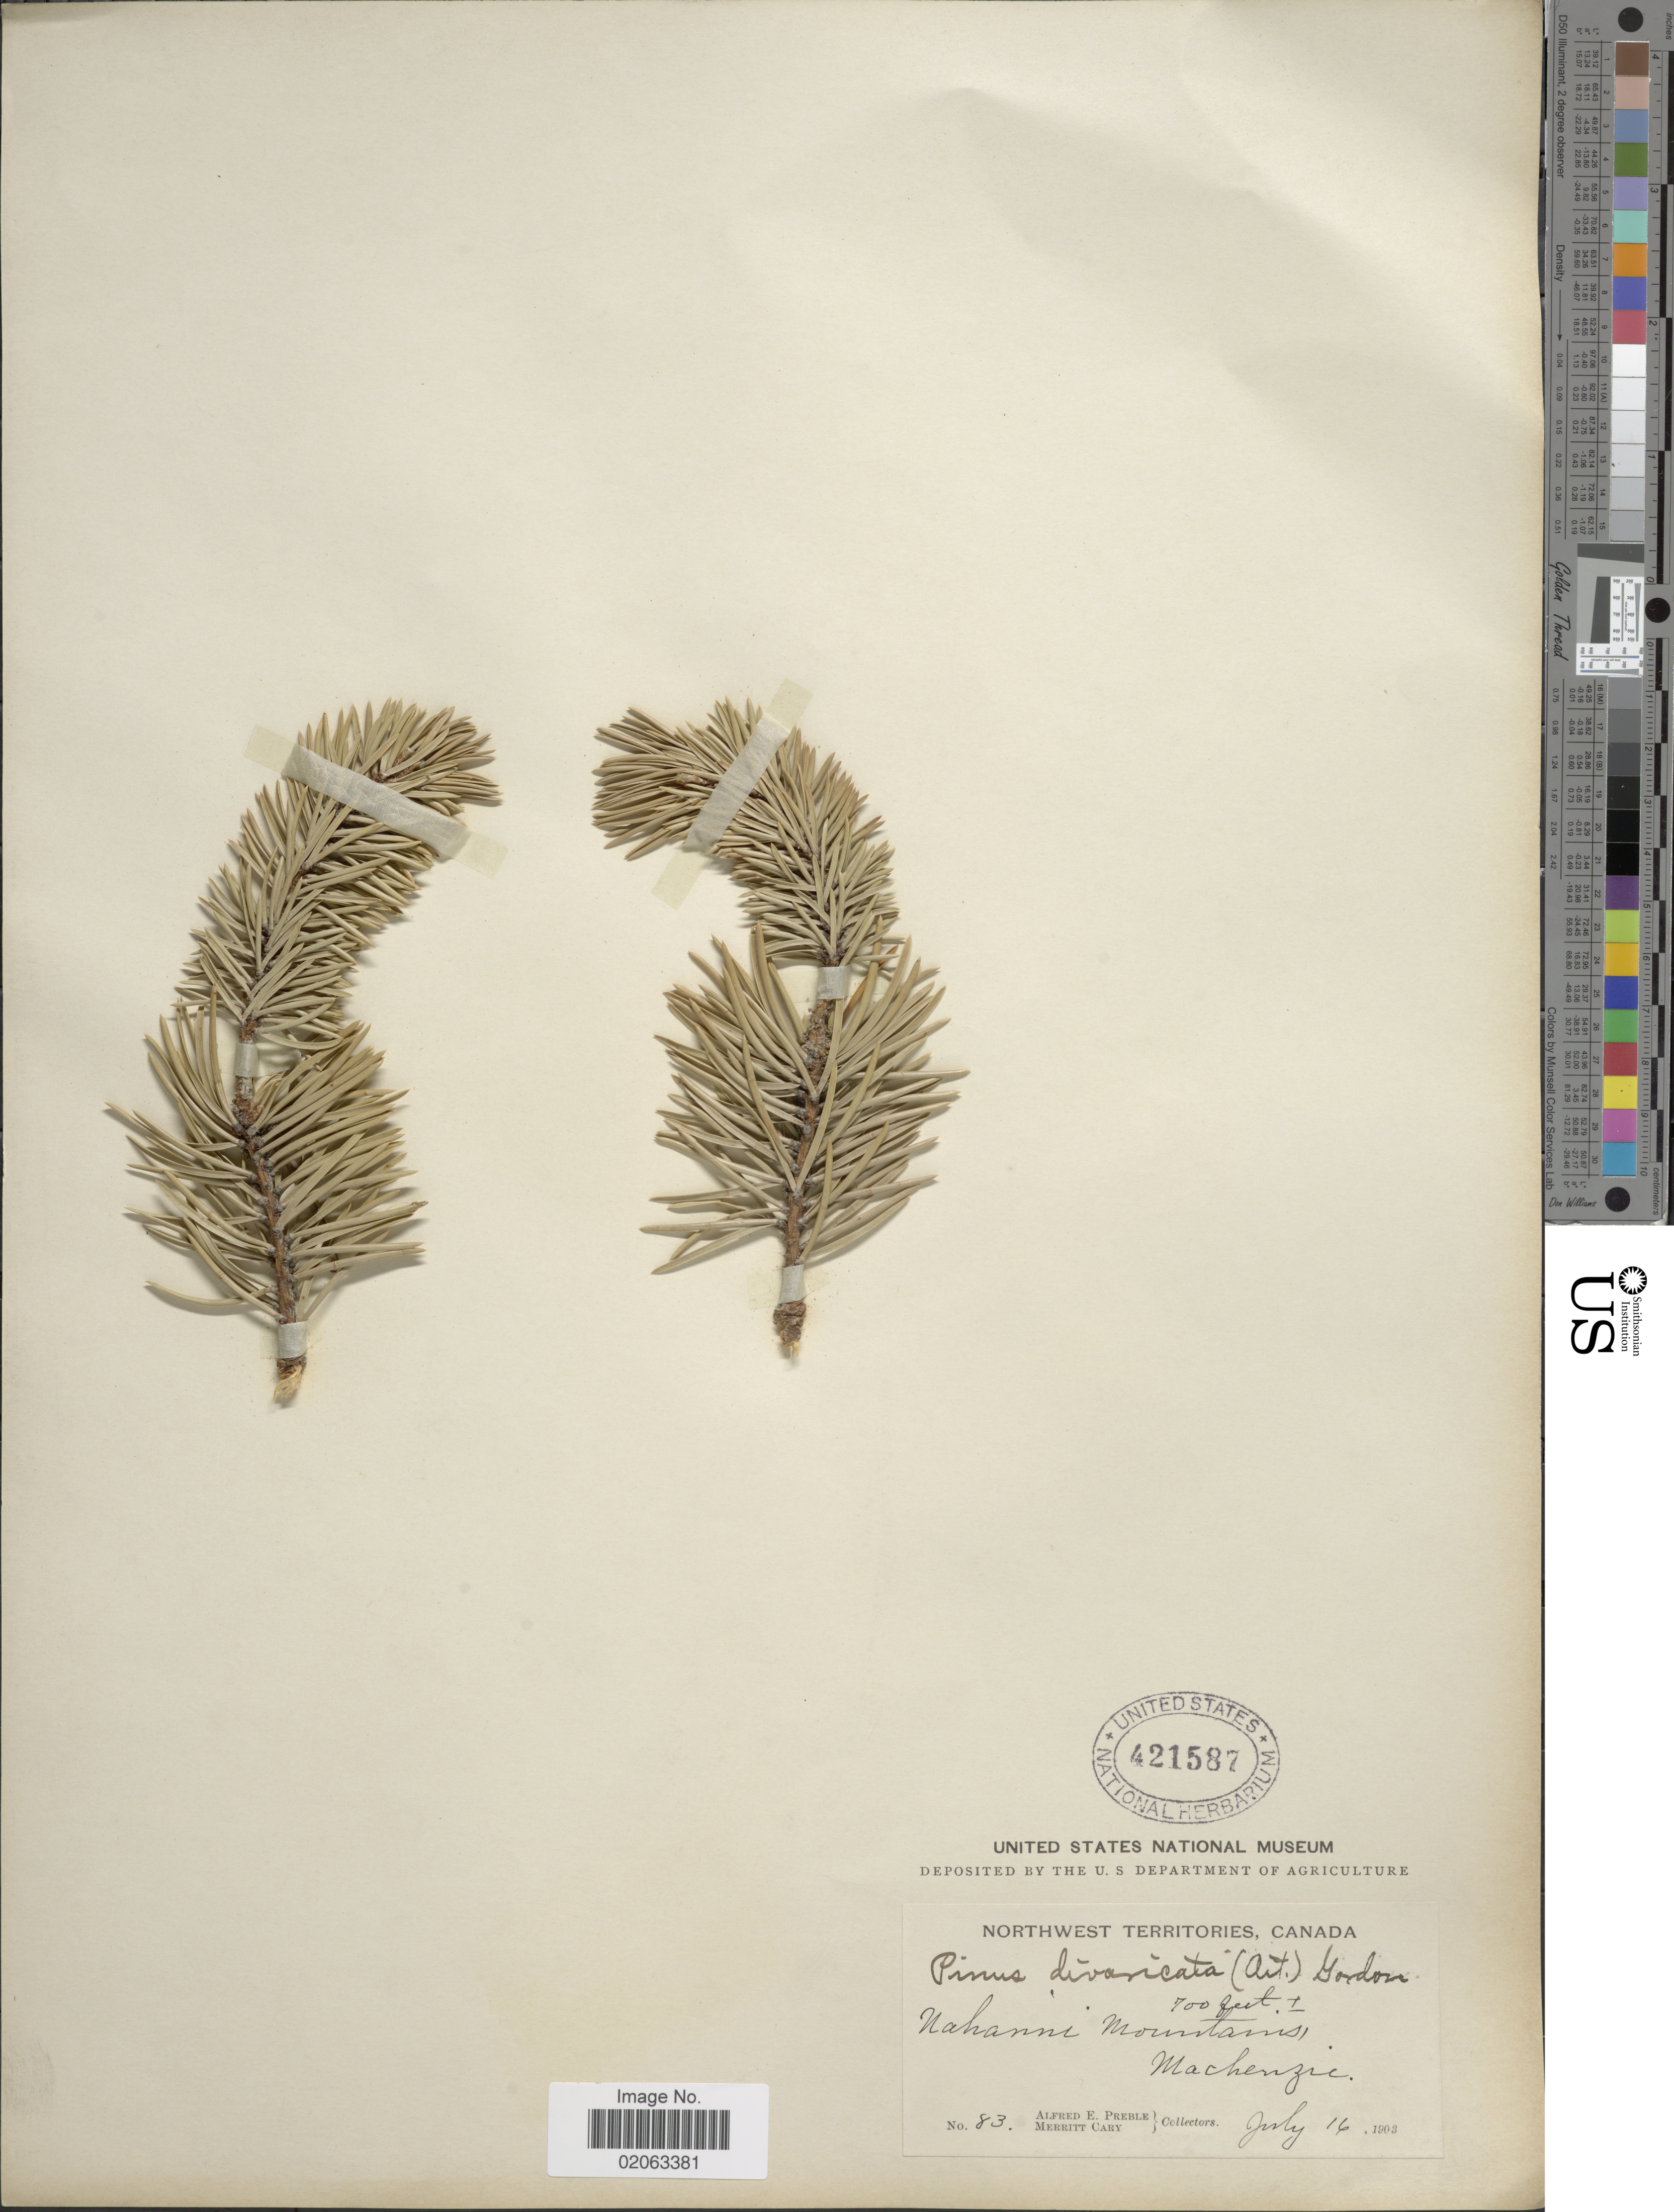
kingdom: Plantae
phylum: Tracheophyta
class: Pinopsida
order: Pinales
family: Pinaceae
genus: Pinus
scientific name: Pinus banksiana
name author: Lamb.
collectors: A. Preble & M. Cary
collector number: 83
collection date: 1903-07-16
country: Canada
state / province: Northwest Territories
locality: Nahanni Mountains, Mackenzie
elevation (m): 213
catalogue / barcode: US 421587